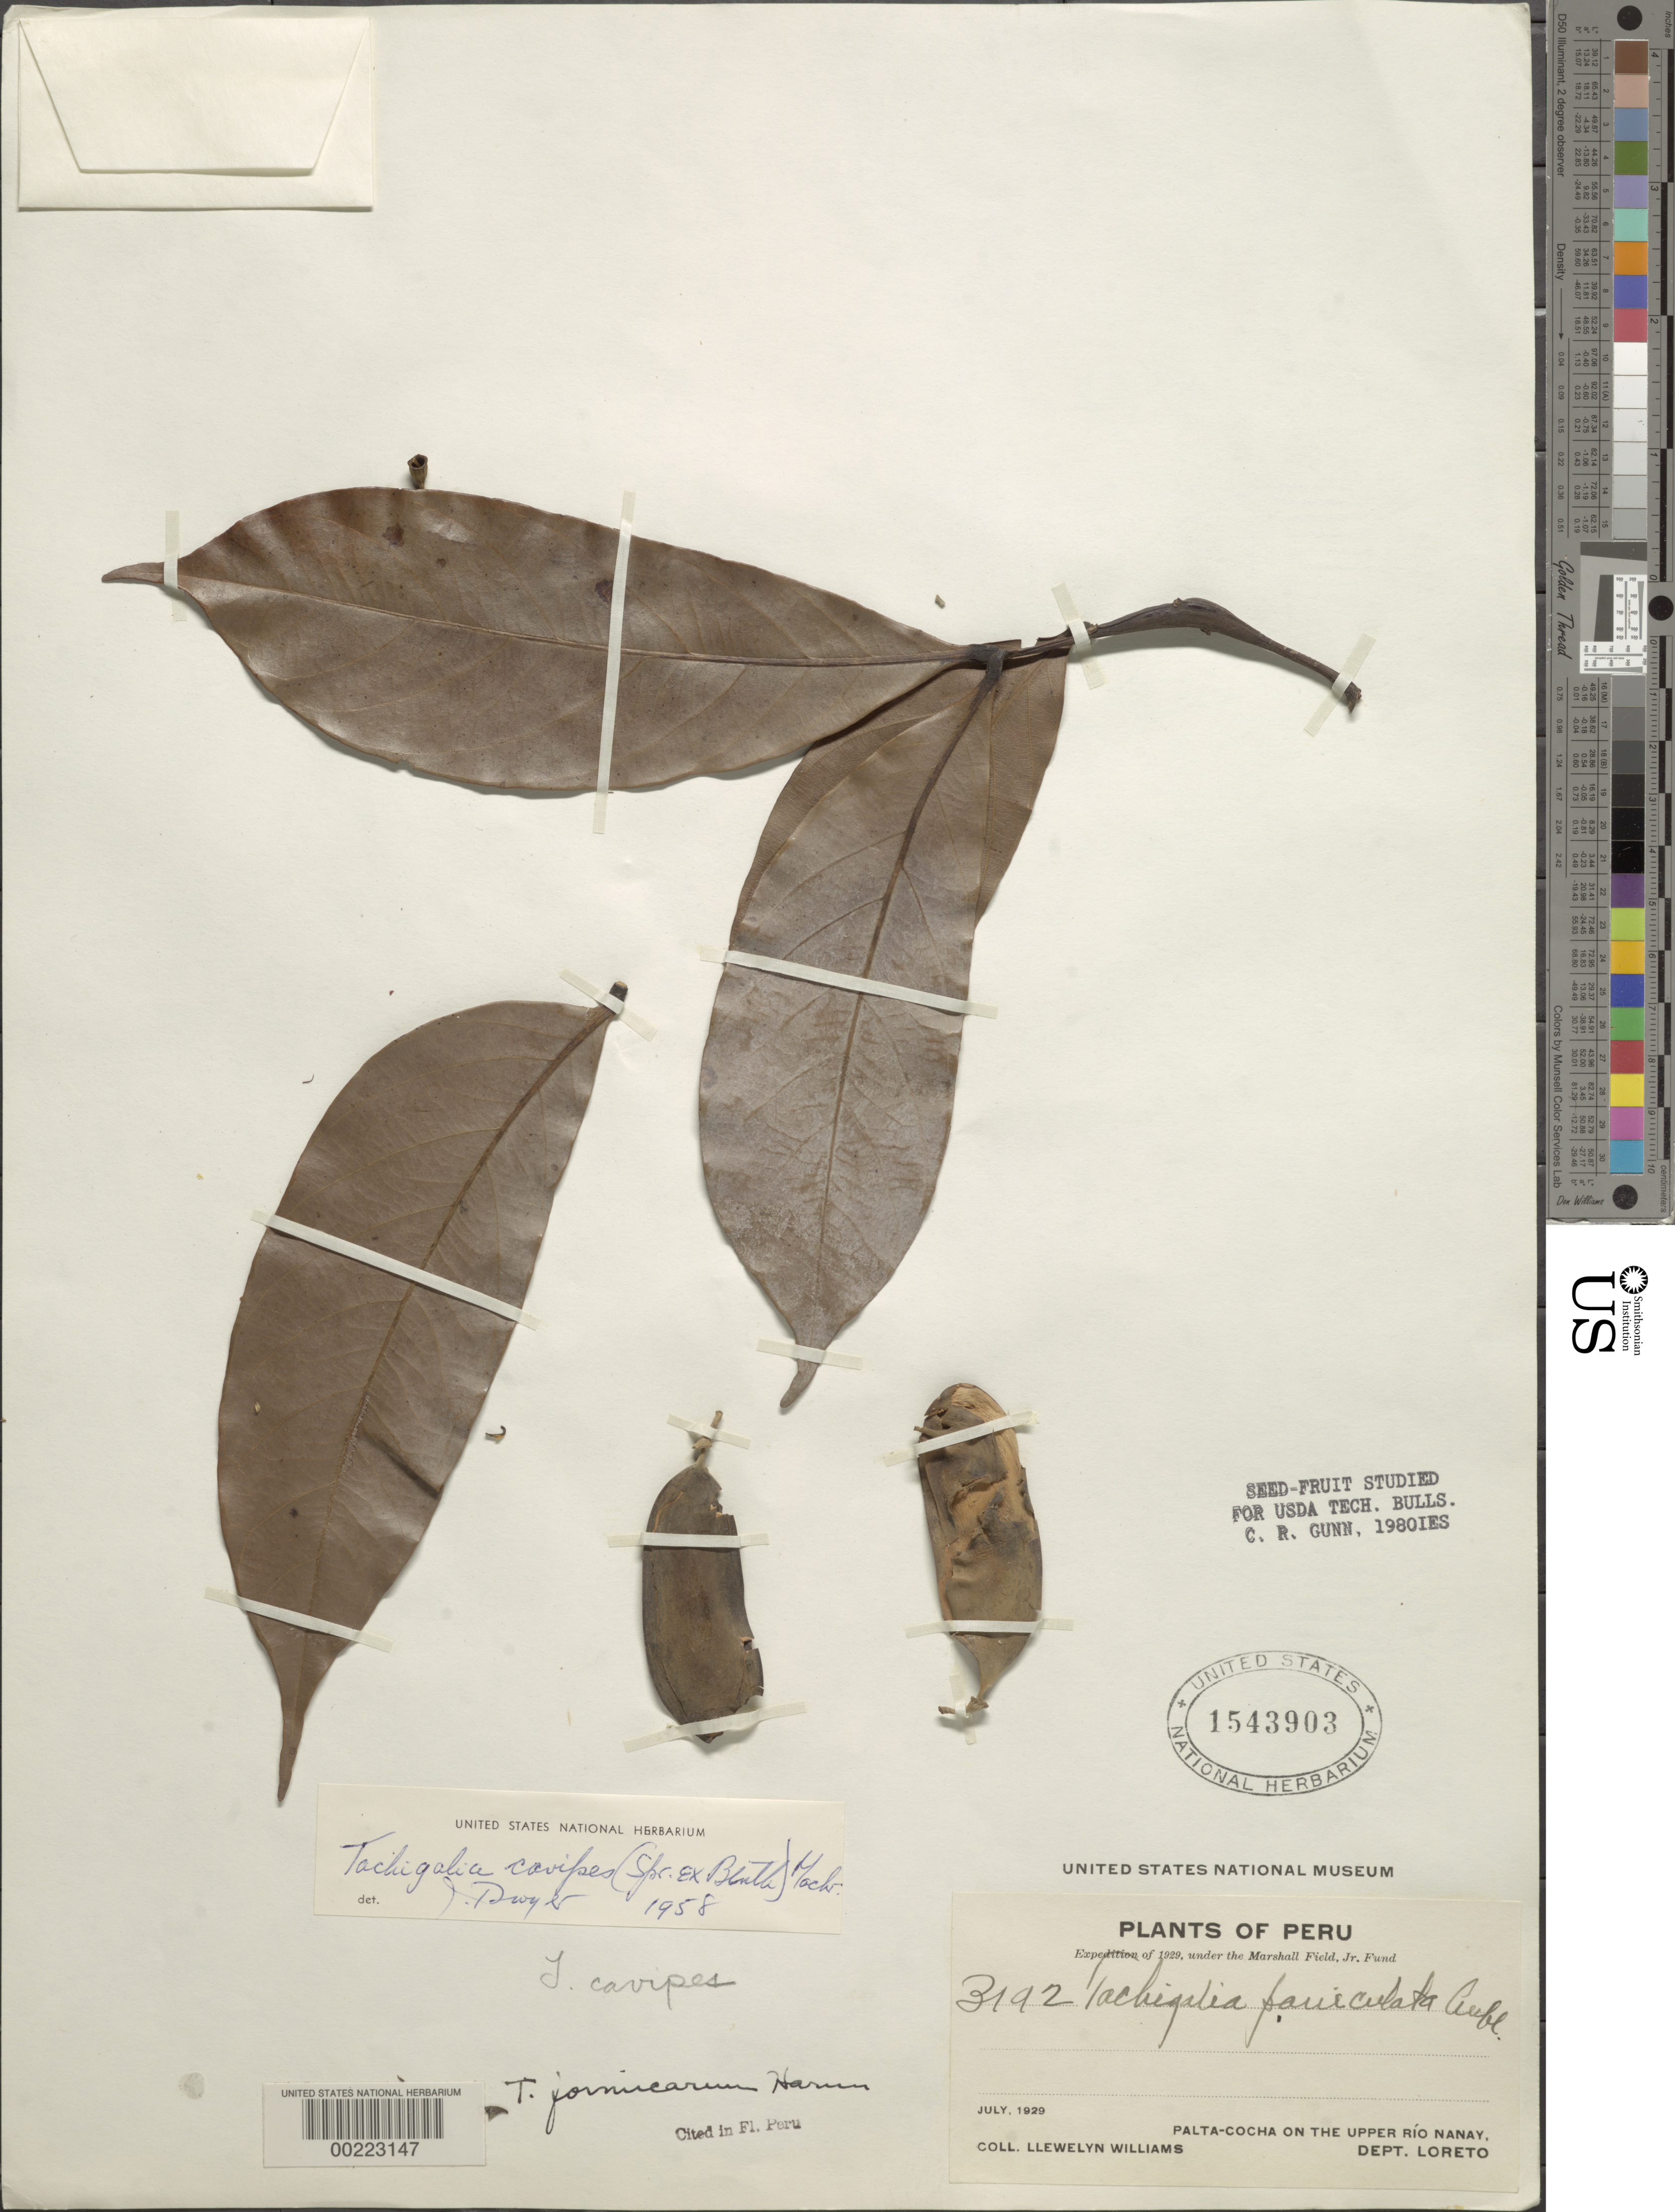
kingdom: Plantae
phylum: Tracheophyta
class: Magnoliopsida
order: Fabales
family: Fabaceae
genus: Tachigali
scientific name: Tachigali cavipes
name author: (Benth. ex Spruce) J.F. Macbr.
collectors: Ll. Williams & I. Cabrera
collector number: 3192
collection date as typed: Jul 1929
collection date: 1929-07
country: Peru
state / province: Loreto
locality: Palta-cocha on the upper rio nanay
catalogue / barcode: US 1543903